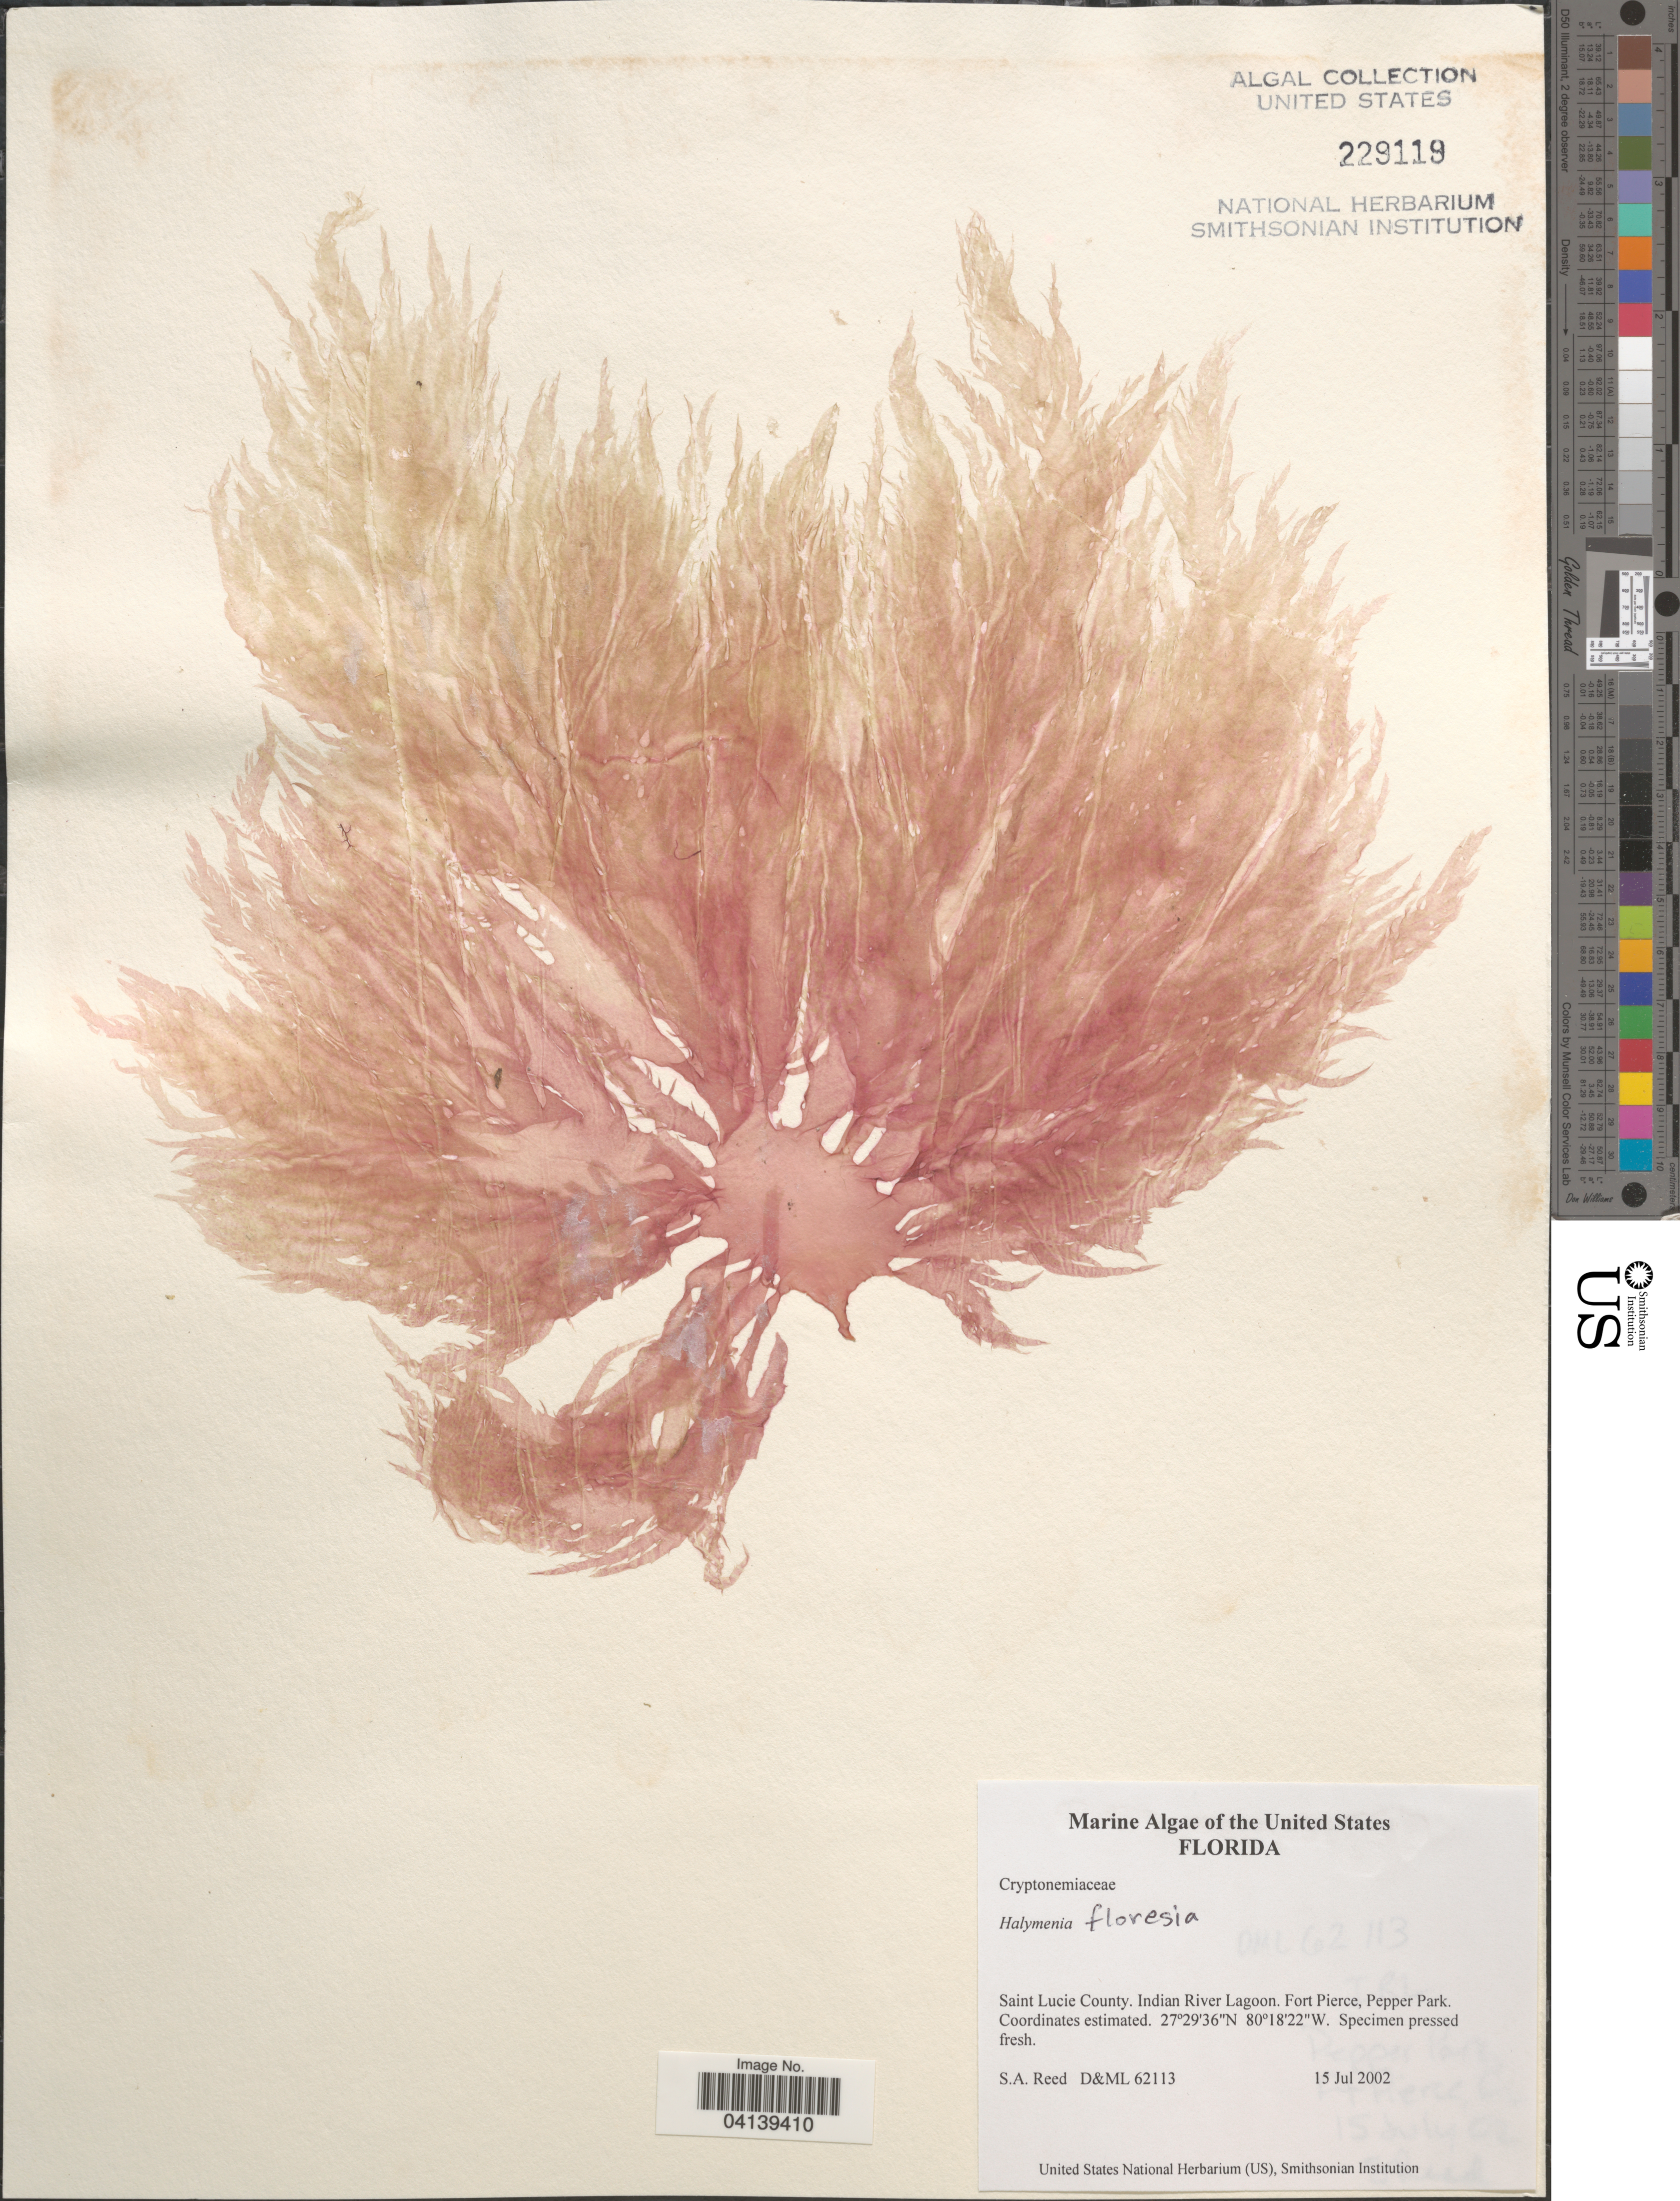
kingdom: Plantae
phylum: Rhodophyta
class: Florideophyceae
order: Halymeniales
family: Halymeniaceae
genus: Halymenia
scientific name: Halymenia floresii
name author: (Clemente) C. Agardh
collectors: S. Reed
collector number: D&ML62113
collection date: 2002-07-15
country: United States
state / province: Florida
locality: Saint Lucie County. Indian River Lagoon. Fort Pierce, Pepper Park.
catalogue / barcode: US 229119